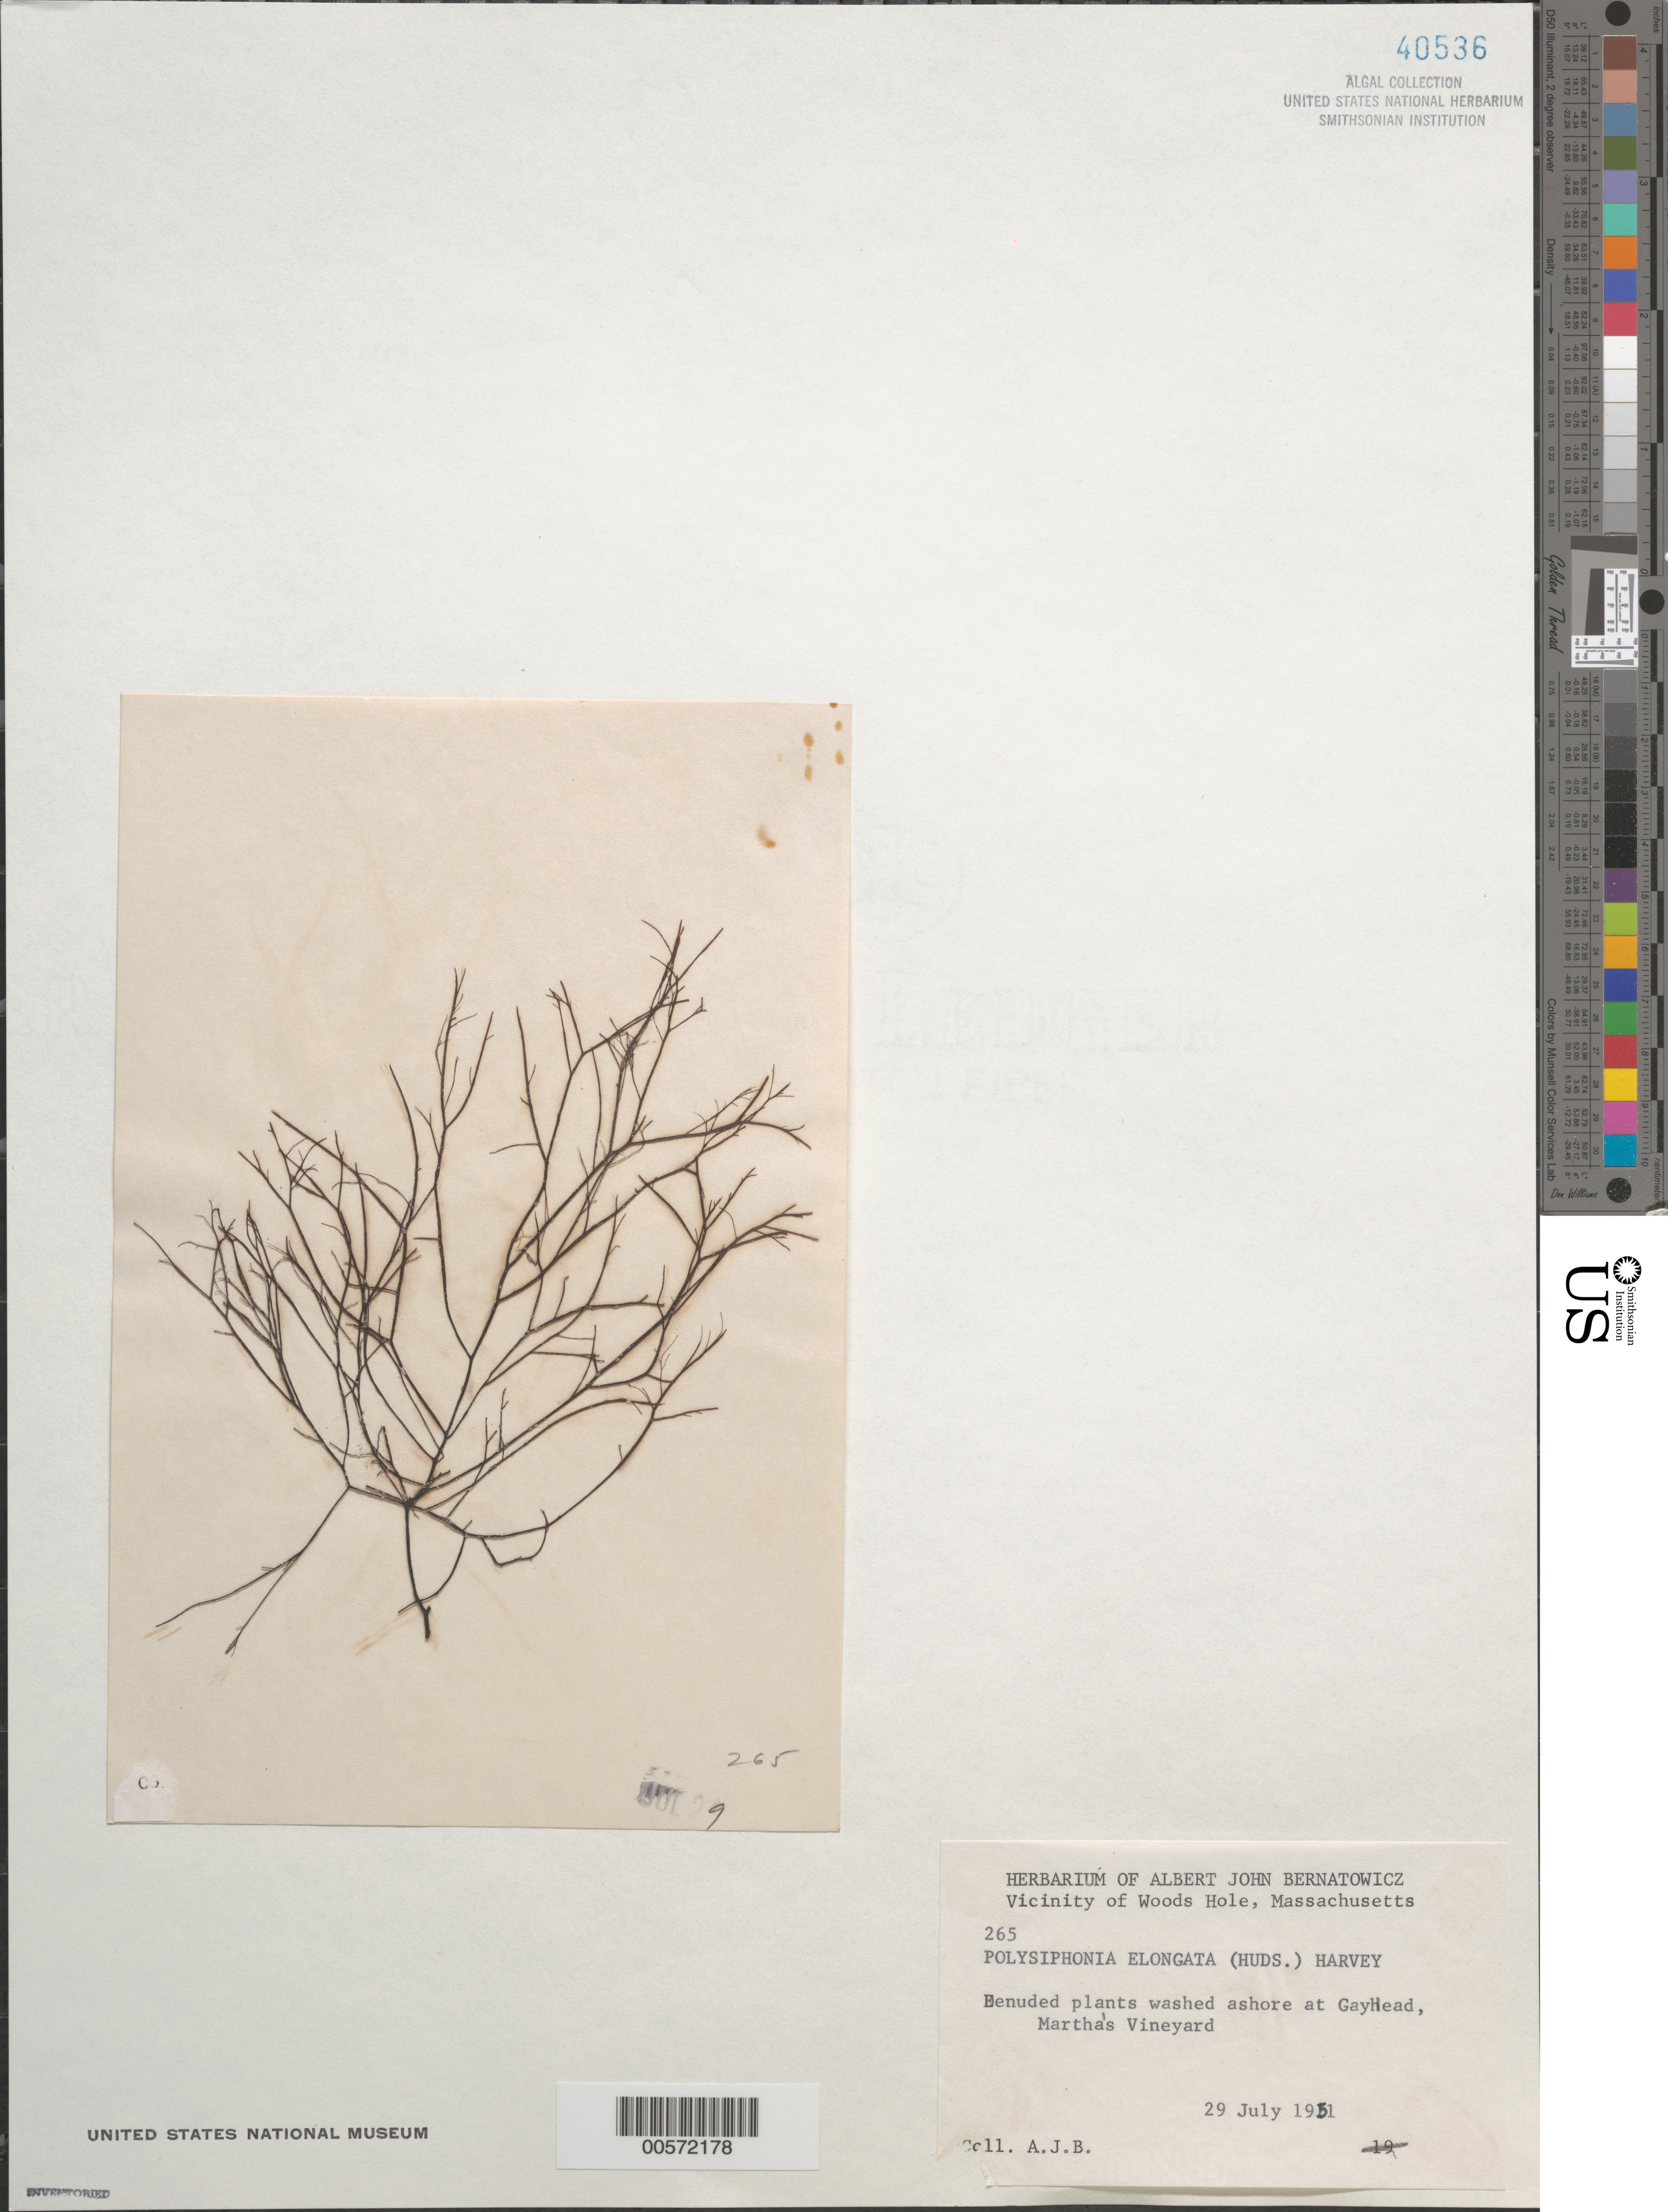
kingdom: Plantae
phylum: Rhodophyta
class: Florideophyceae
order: Ceramiales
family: Rhodomelaceae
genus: Carradoriella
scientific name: Carradoriella elongata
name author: (Hudson) Savoie & G.W. Saunders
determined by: Algae name updating Project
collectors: A. Bernatowicz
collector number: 265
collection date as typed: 29 Jul 1951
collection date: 1951-07-29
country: United States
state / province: Massachusetts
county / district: Dukes County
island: Martha's Vineyard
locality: Gay Head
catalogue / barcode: US 40536